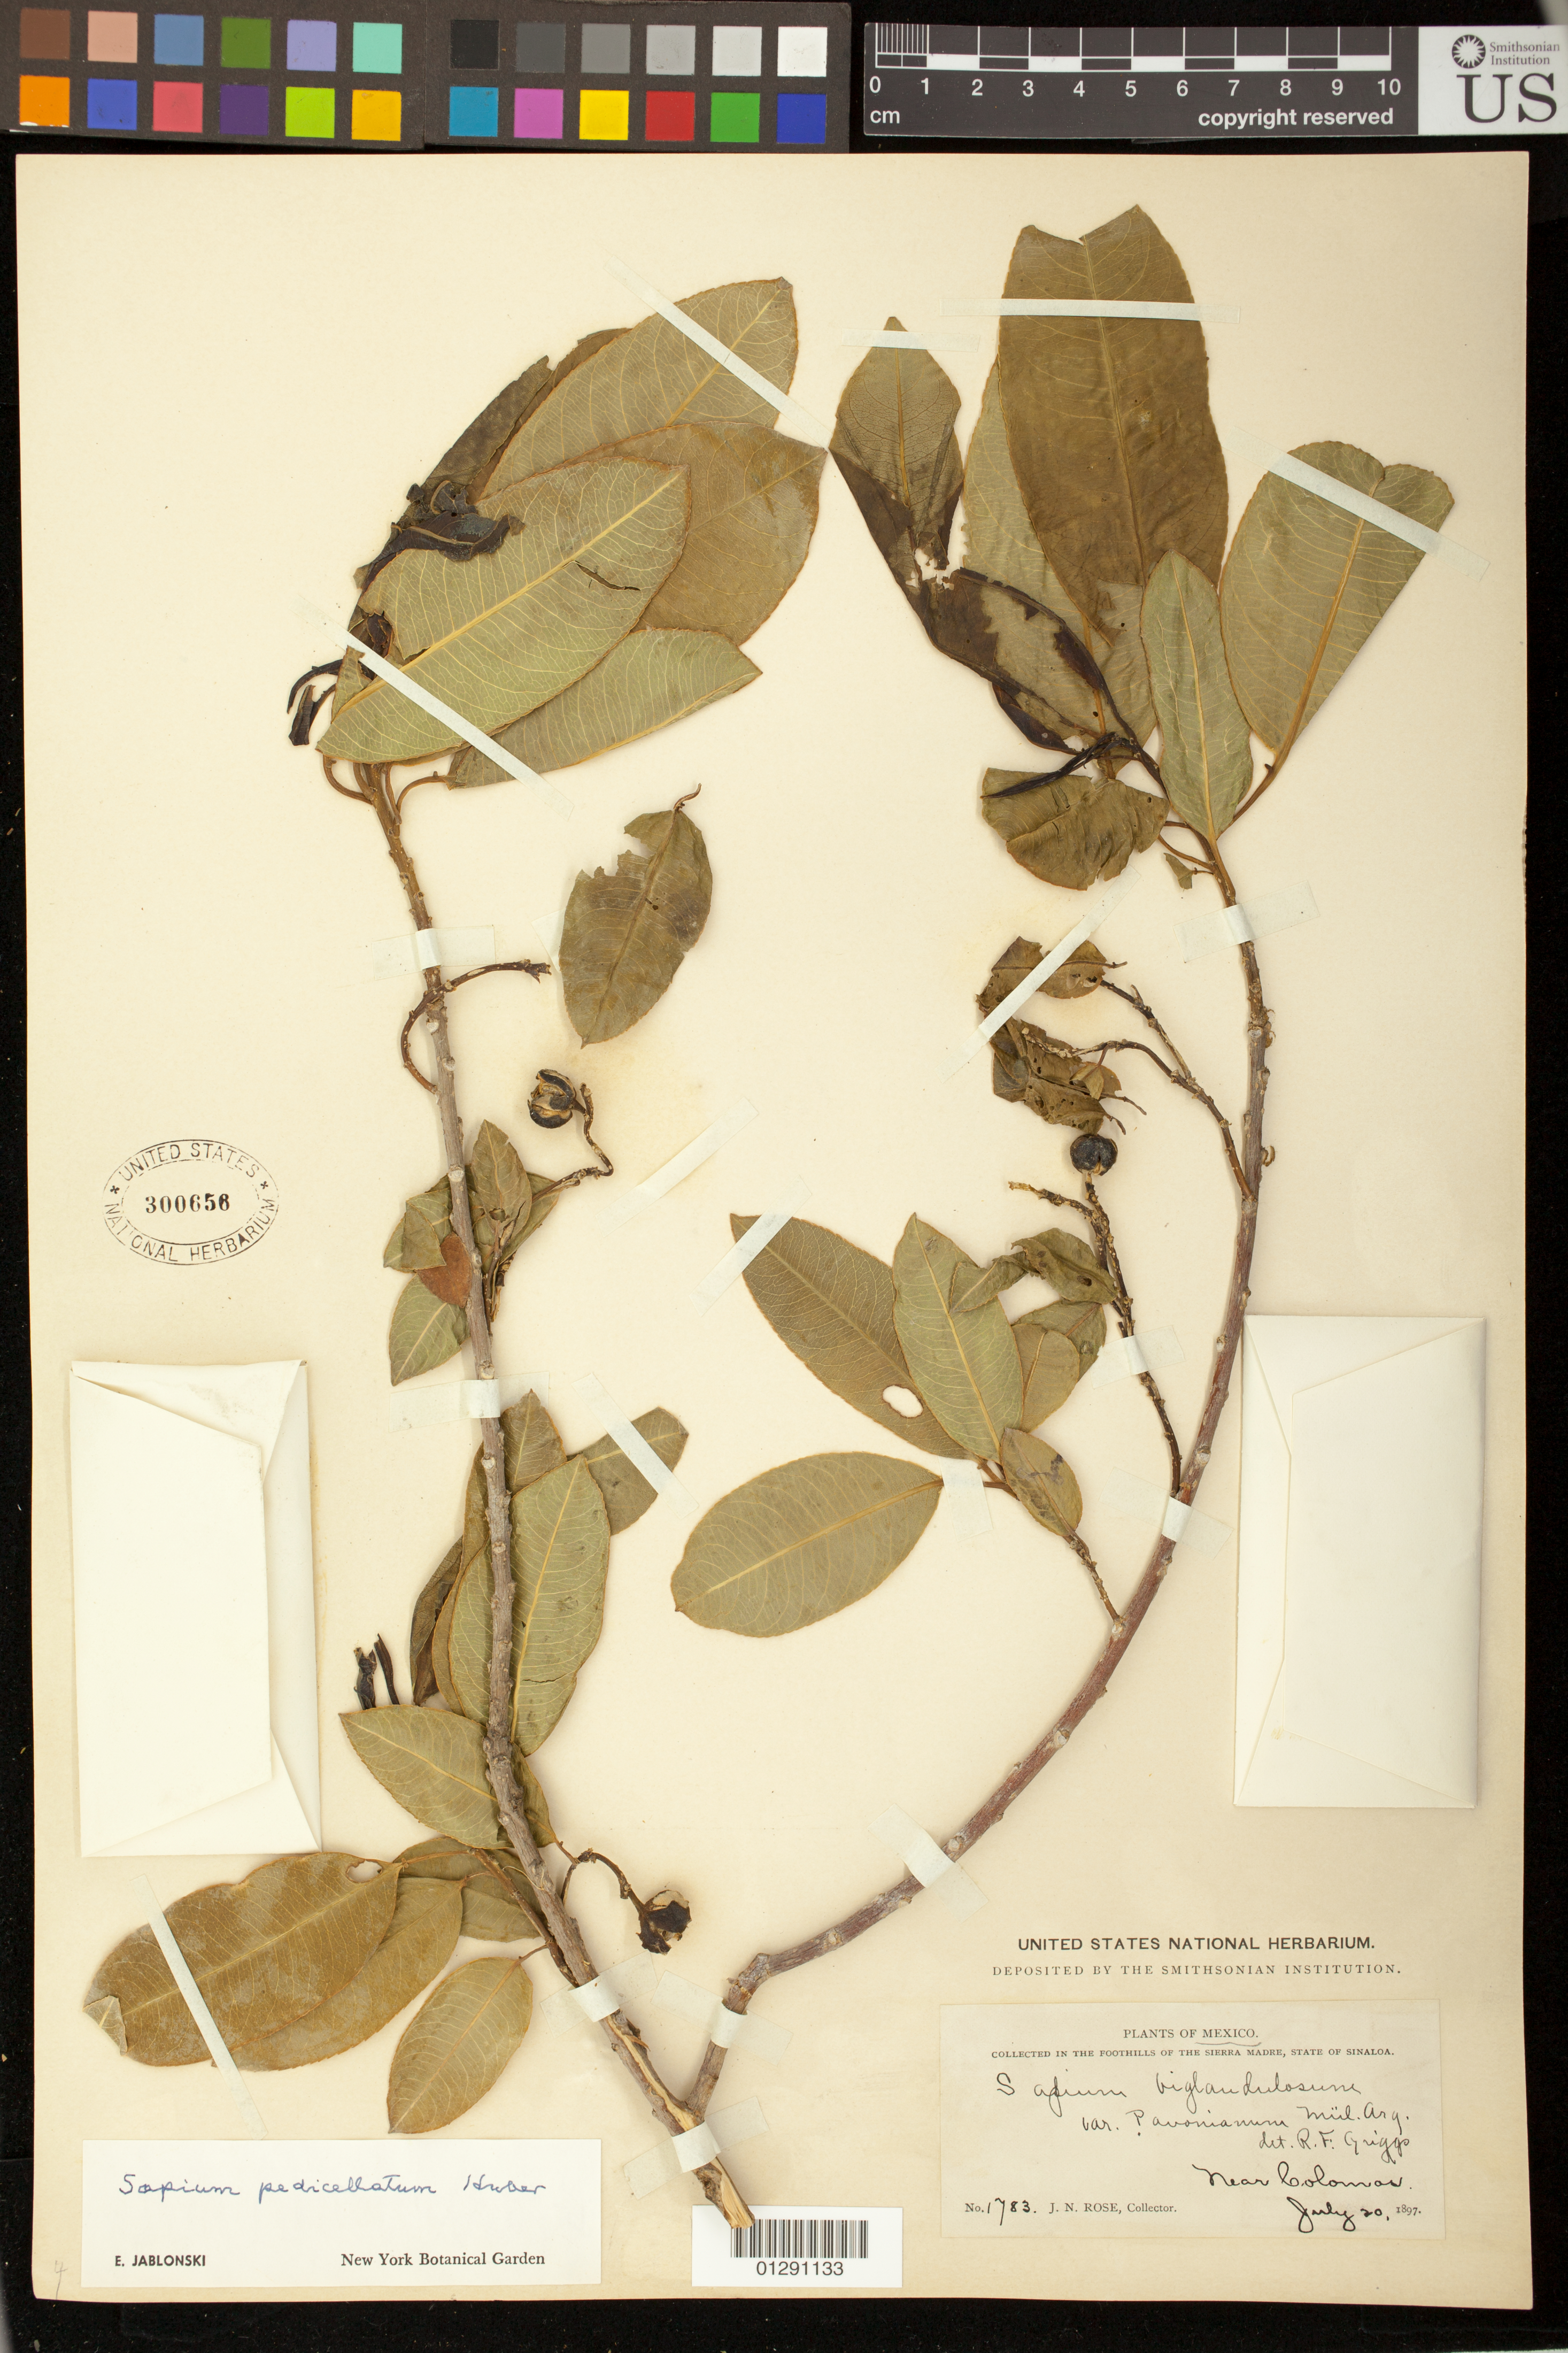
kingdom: Plantae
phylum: Tracheophyta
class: Magnoliopsida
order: Malpighiales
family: Euphorbiaceae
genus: Sapium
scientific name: Sapium pedicellatum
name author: Huber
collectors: J. N. Rose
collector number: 1783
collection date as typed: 20 Jul 1897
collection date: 1897-07-20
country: Mexico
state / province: Sinaloa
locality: Foothills of the Sierra Madre, near Colomas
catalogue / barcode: US 300656